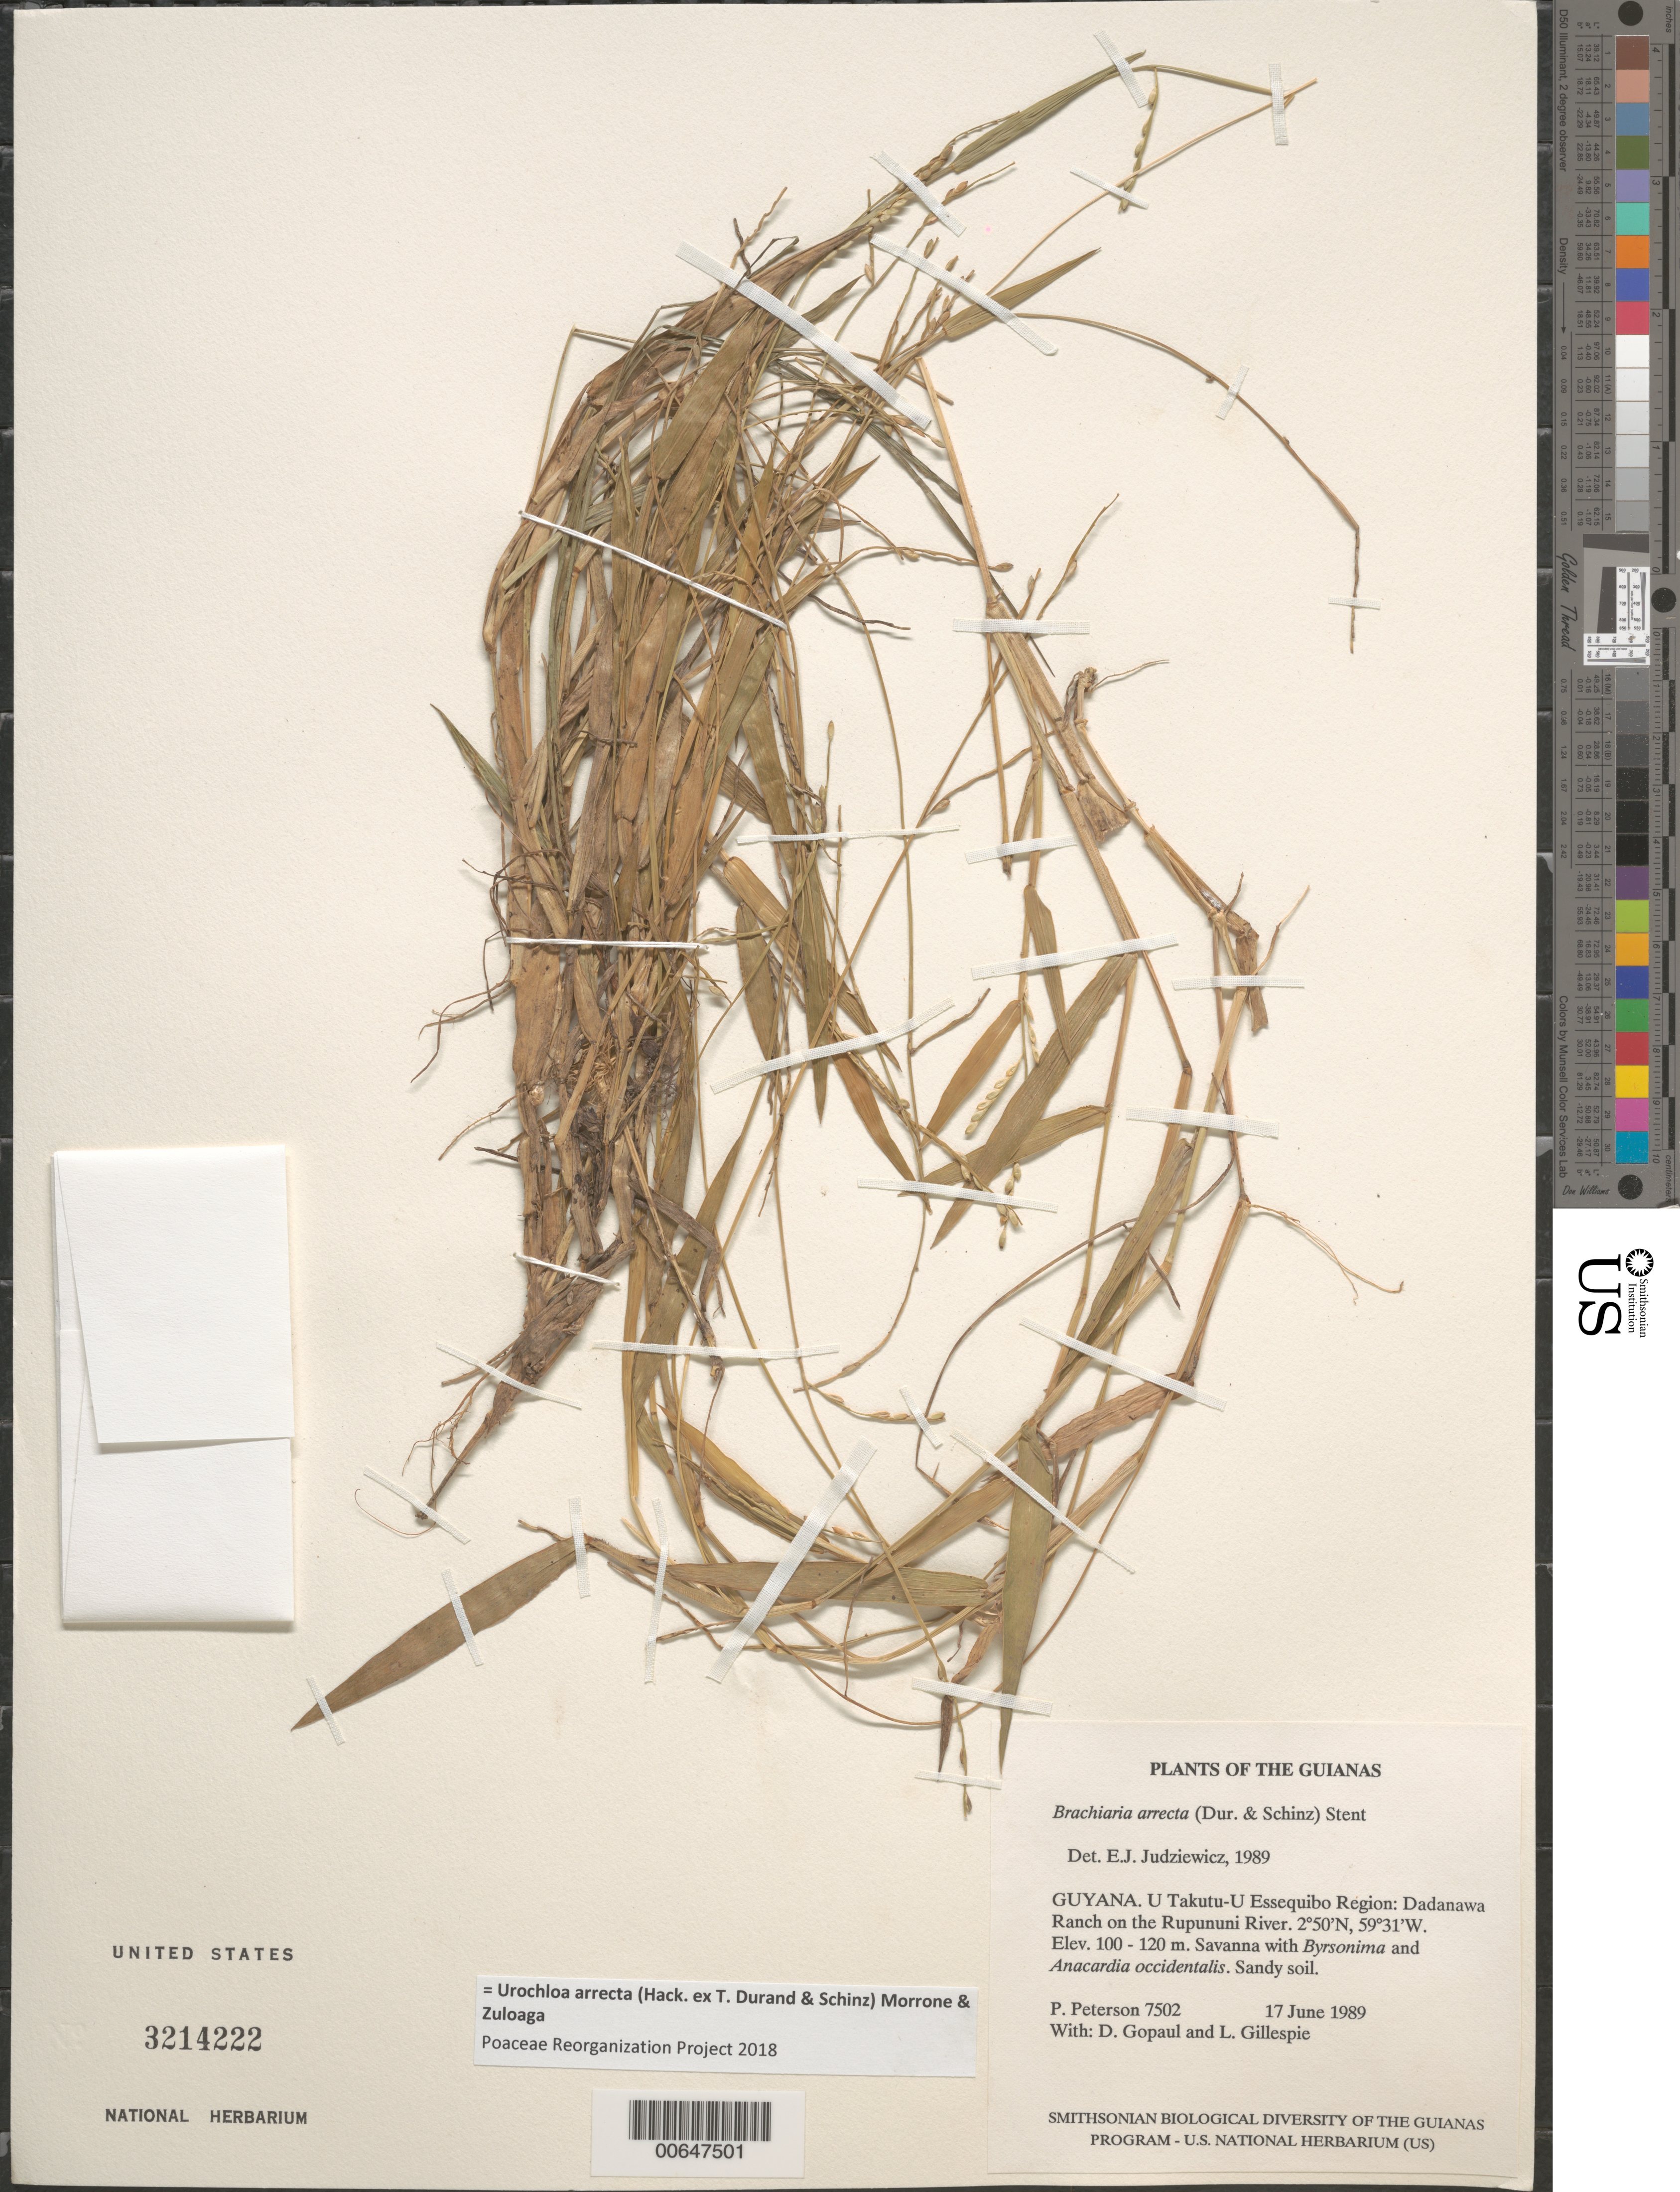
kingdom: Plantae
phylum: Tracheophyta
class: Liliopsida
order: Poales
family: Poaceae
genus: Brachiaria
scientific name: Brachiaria arrecta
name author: (Hack. ex Durand & Schinz) Stent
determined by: Judziewicz, E. J.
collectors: P. M. Peterson, D. Gopaul & L. J. Gillespie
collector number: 7502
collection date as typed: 17 June 1989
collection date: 1989-06-17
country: Guyana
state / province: U. Takutu-U. Essequibo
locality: Dadanawa Ranch on the Rupununi River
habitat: Savanna with Byrsonima and Anacardium occidentale. Sandy soil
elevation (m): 100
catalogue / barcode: US 3214222